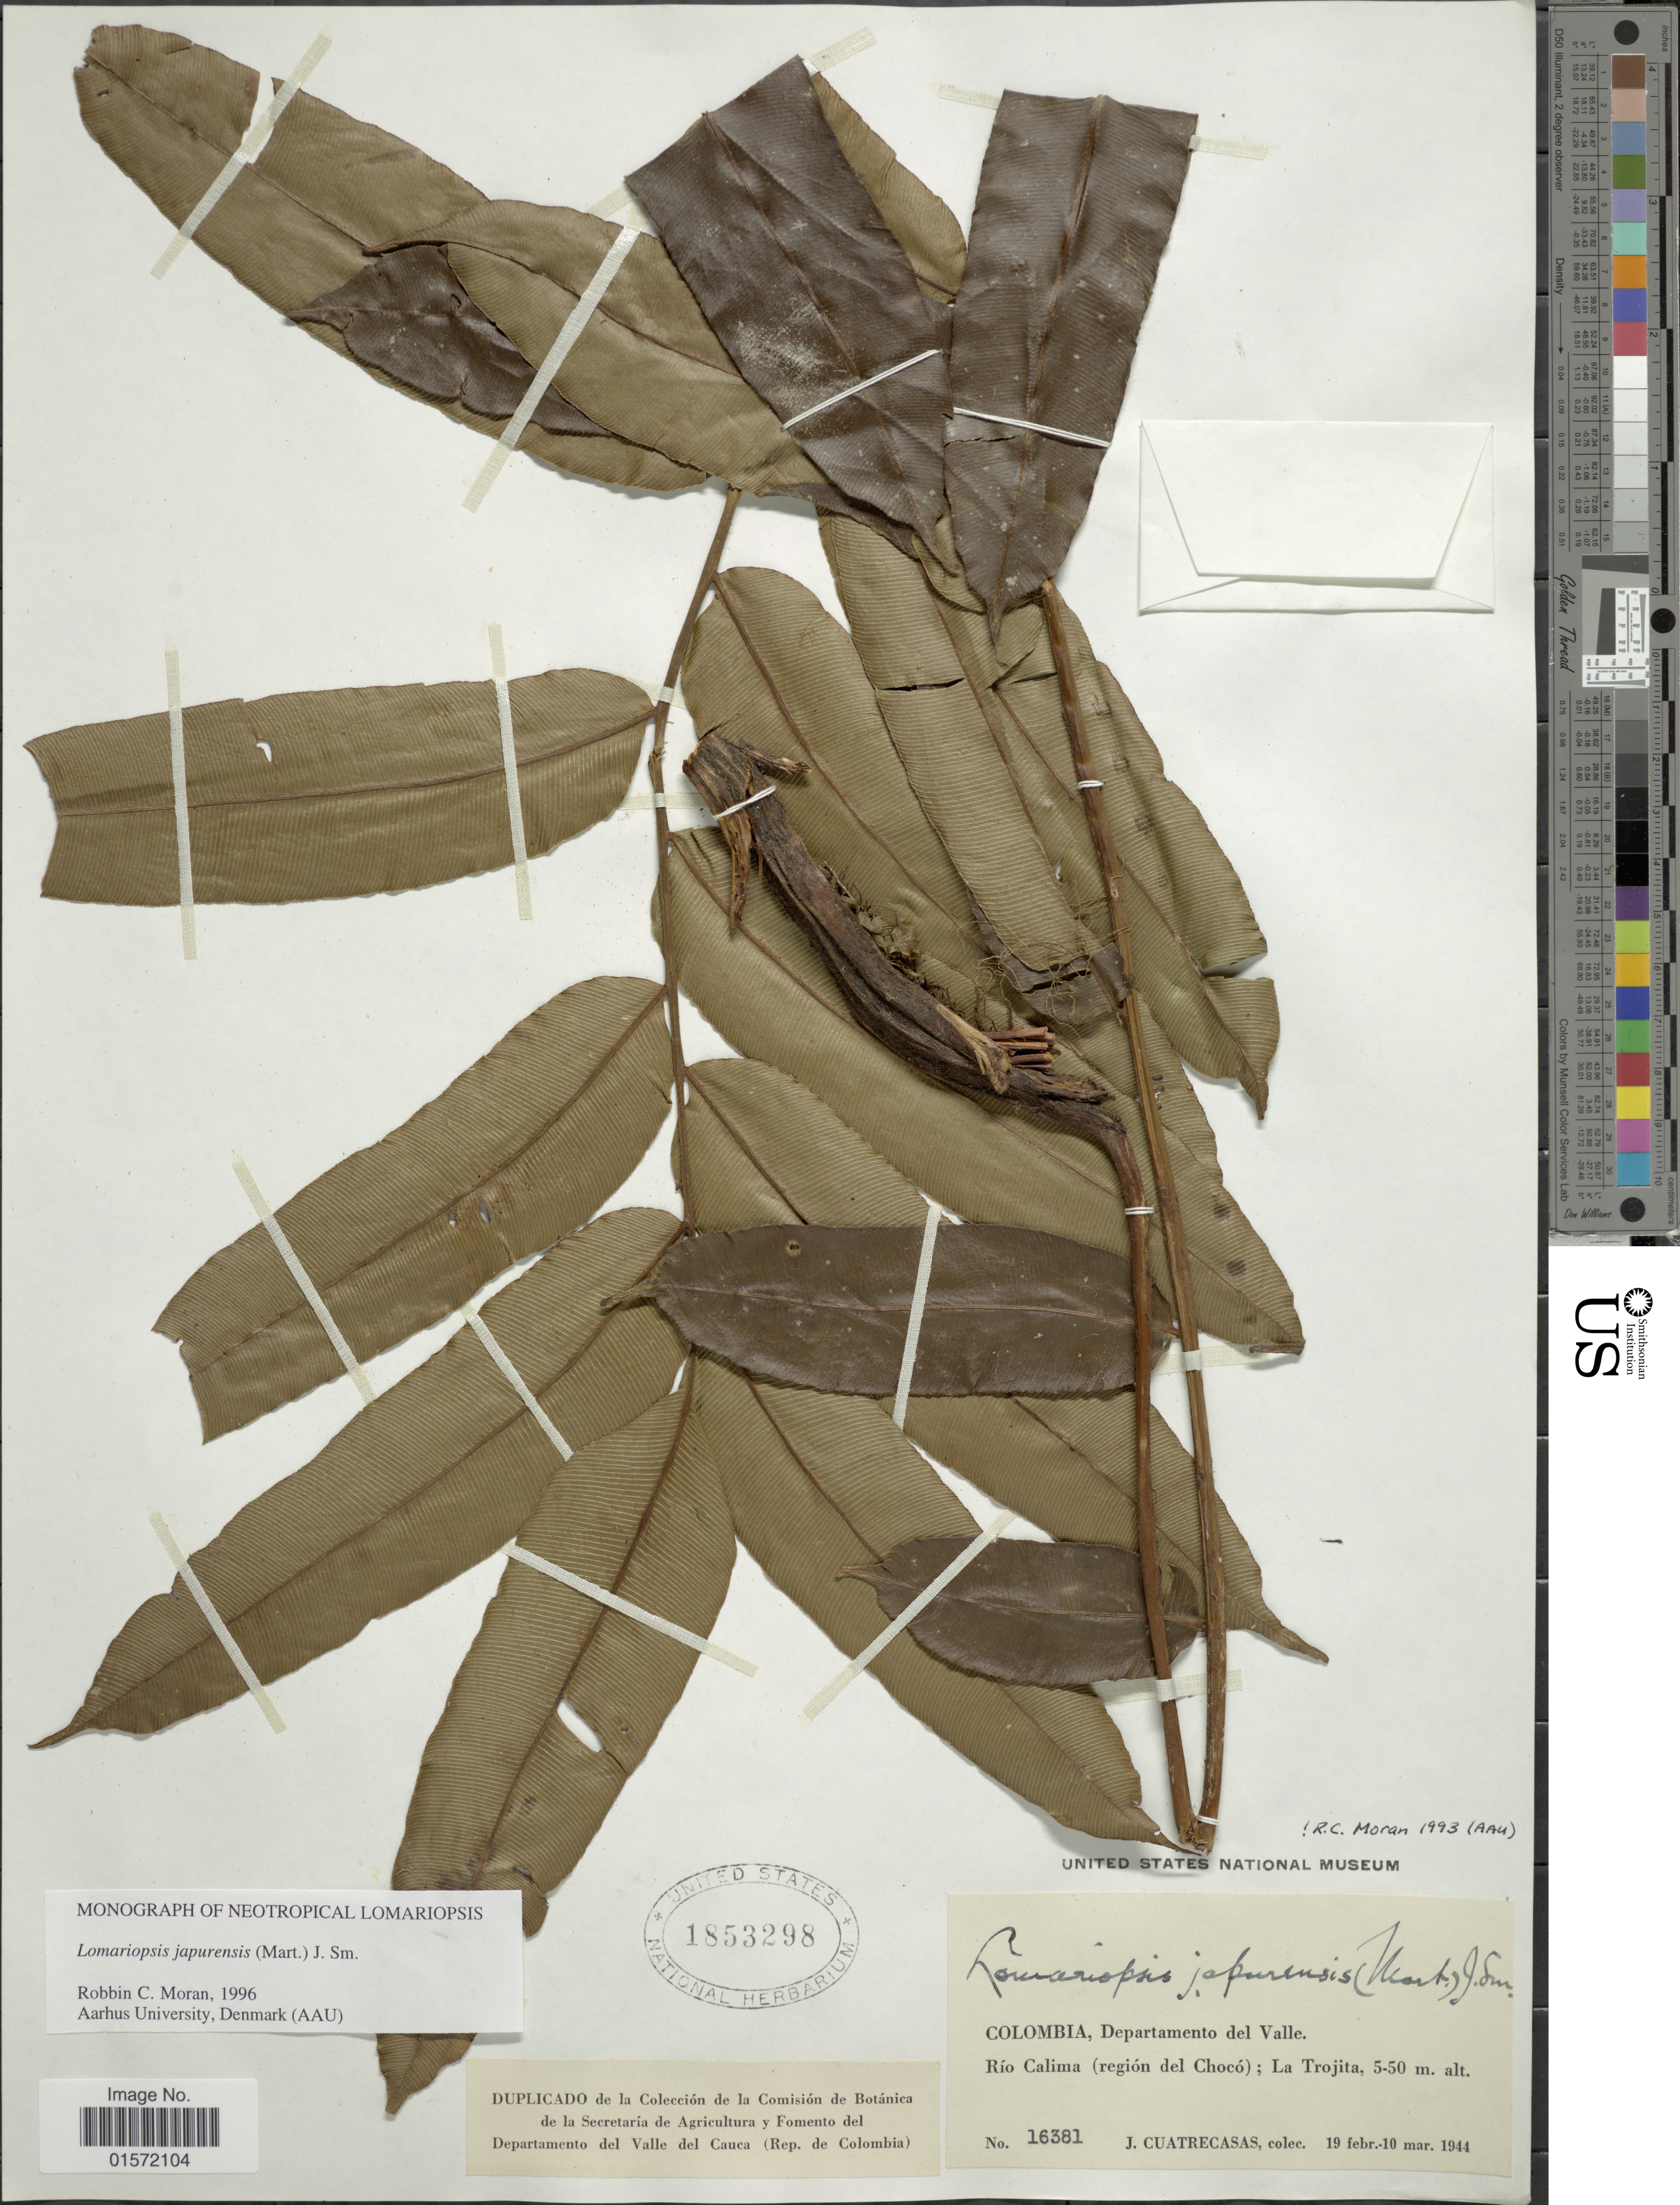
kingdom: Plantae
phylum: Tracheophyta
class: Polypodiopsida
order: Polypodiales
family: Lomariopsidaceae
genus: Lomariopsis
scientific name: Lomariopsis japurensis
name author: (Mart.) J. Sm.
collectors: J. Cuatrecasas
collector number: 16381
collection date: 1944-02-19/1944-03-10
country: Colombia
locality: Departamento del Valle, Río Calima (región del Chocó); La Trojita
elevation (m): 5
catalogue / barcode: US 1853298